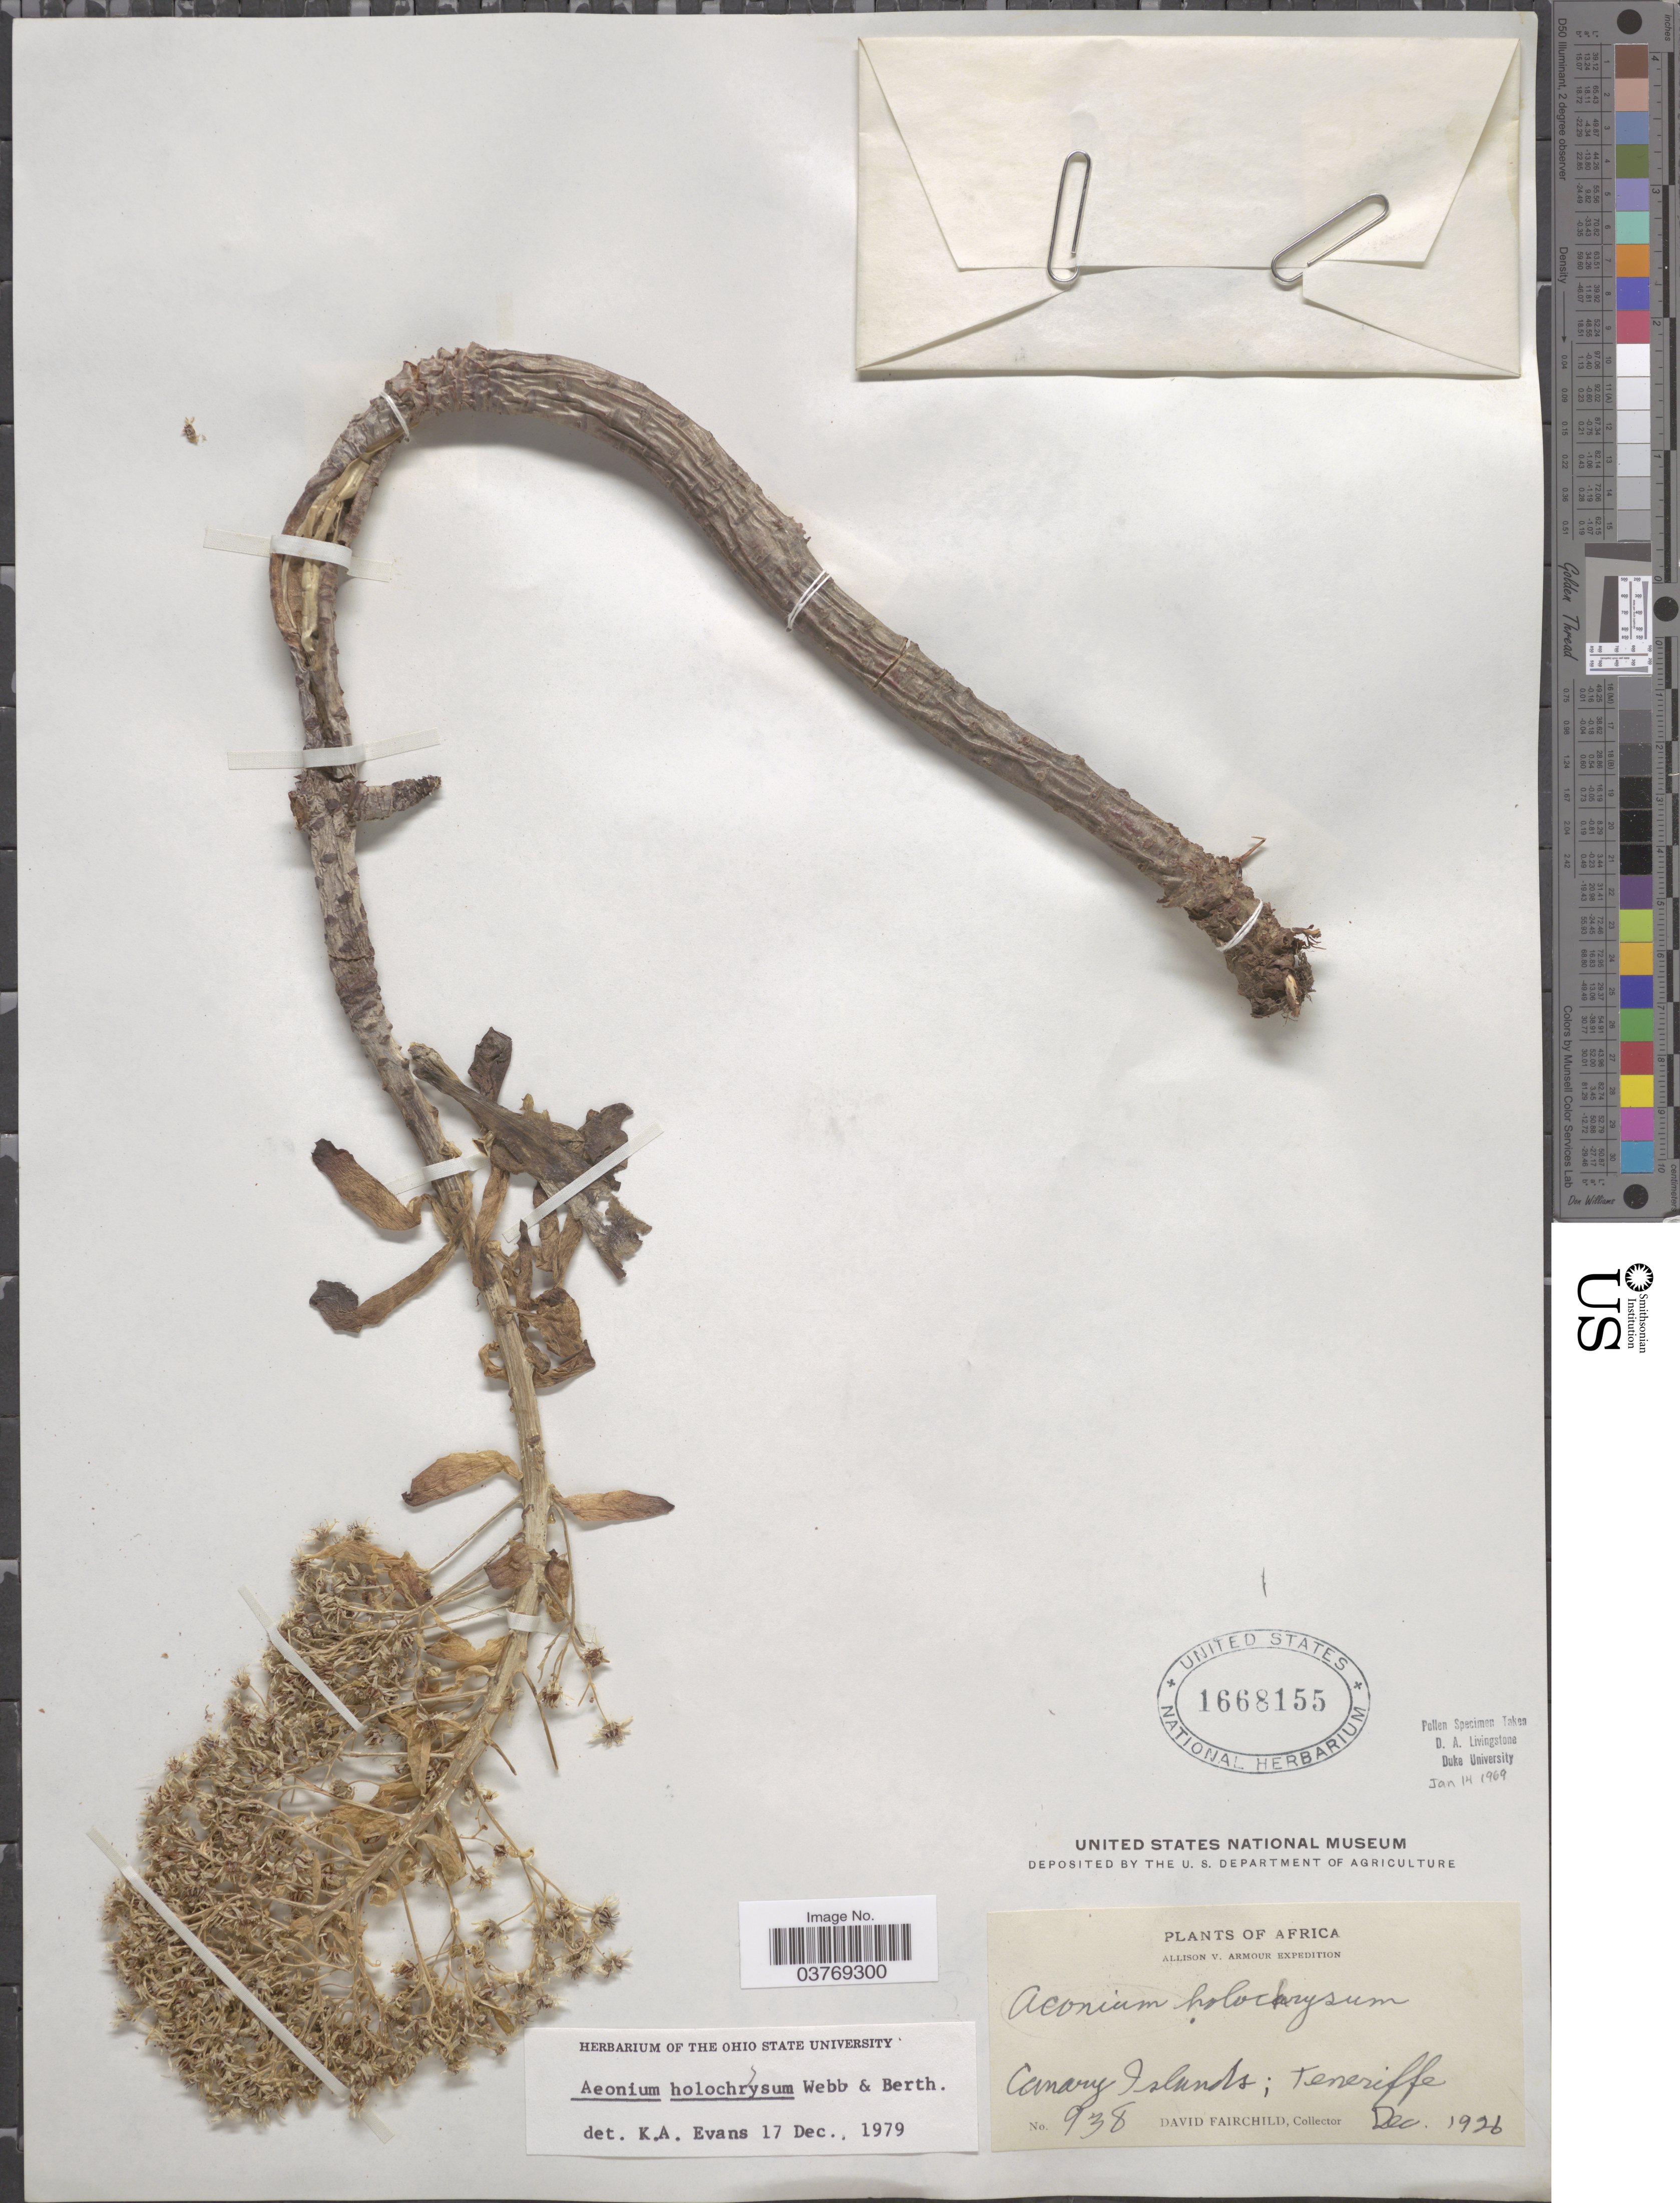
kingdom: Plantae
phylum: Tracheophyta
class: Magnoliopsida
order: Saxifragales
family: Crassulaceae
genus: Aeonium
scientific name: Aeonium holochrysum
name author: Webb & Berthel.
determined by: Evans, K.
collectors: D. Fairchild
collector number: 938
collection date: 1926-12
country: Spain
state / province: Canarias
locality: Canary Islands; Teneriffe.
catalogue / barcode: US 1668155